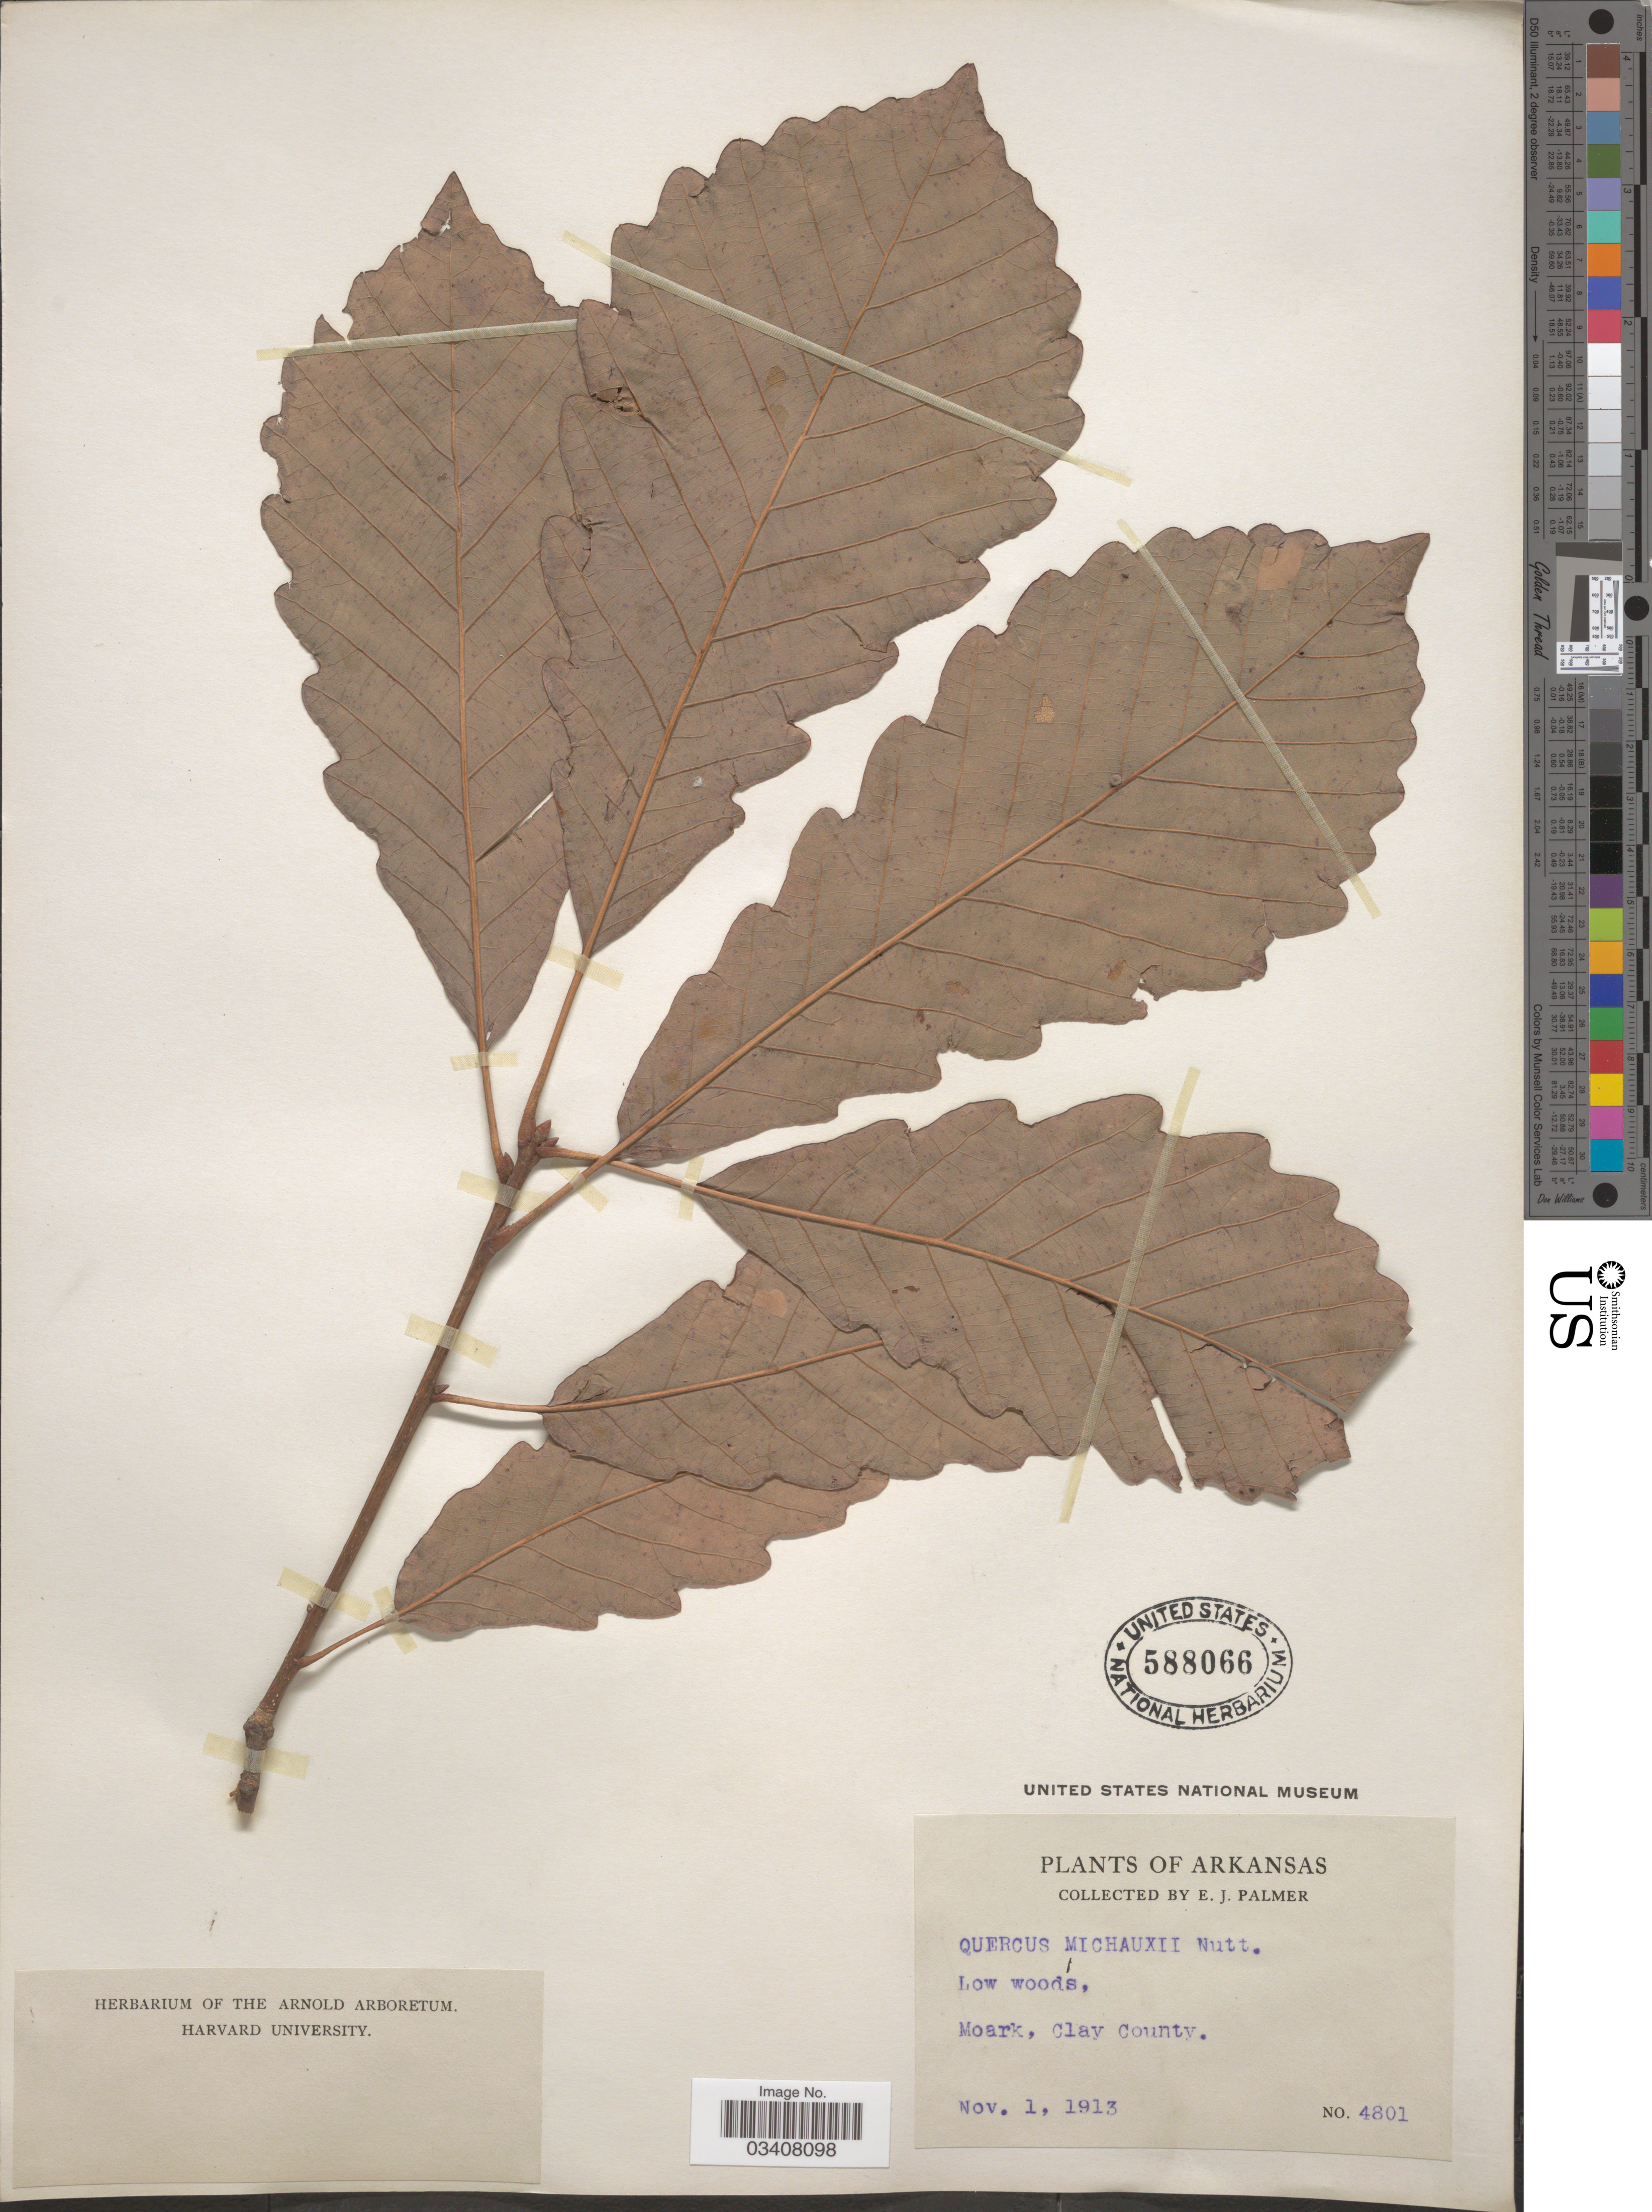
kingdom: Plantae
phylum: Tracheophyta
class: Magnoliopsida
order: Fagales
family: Fagaceae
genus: Quercus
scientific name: Quercus prinus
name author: L.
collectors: E. J. Palmer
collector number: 4801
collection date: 1913-11-01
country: United States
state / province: Arkansas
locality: Moark, Clay County.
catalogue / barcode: US 588066